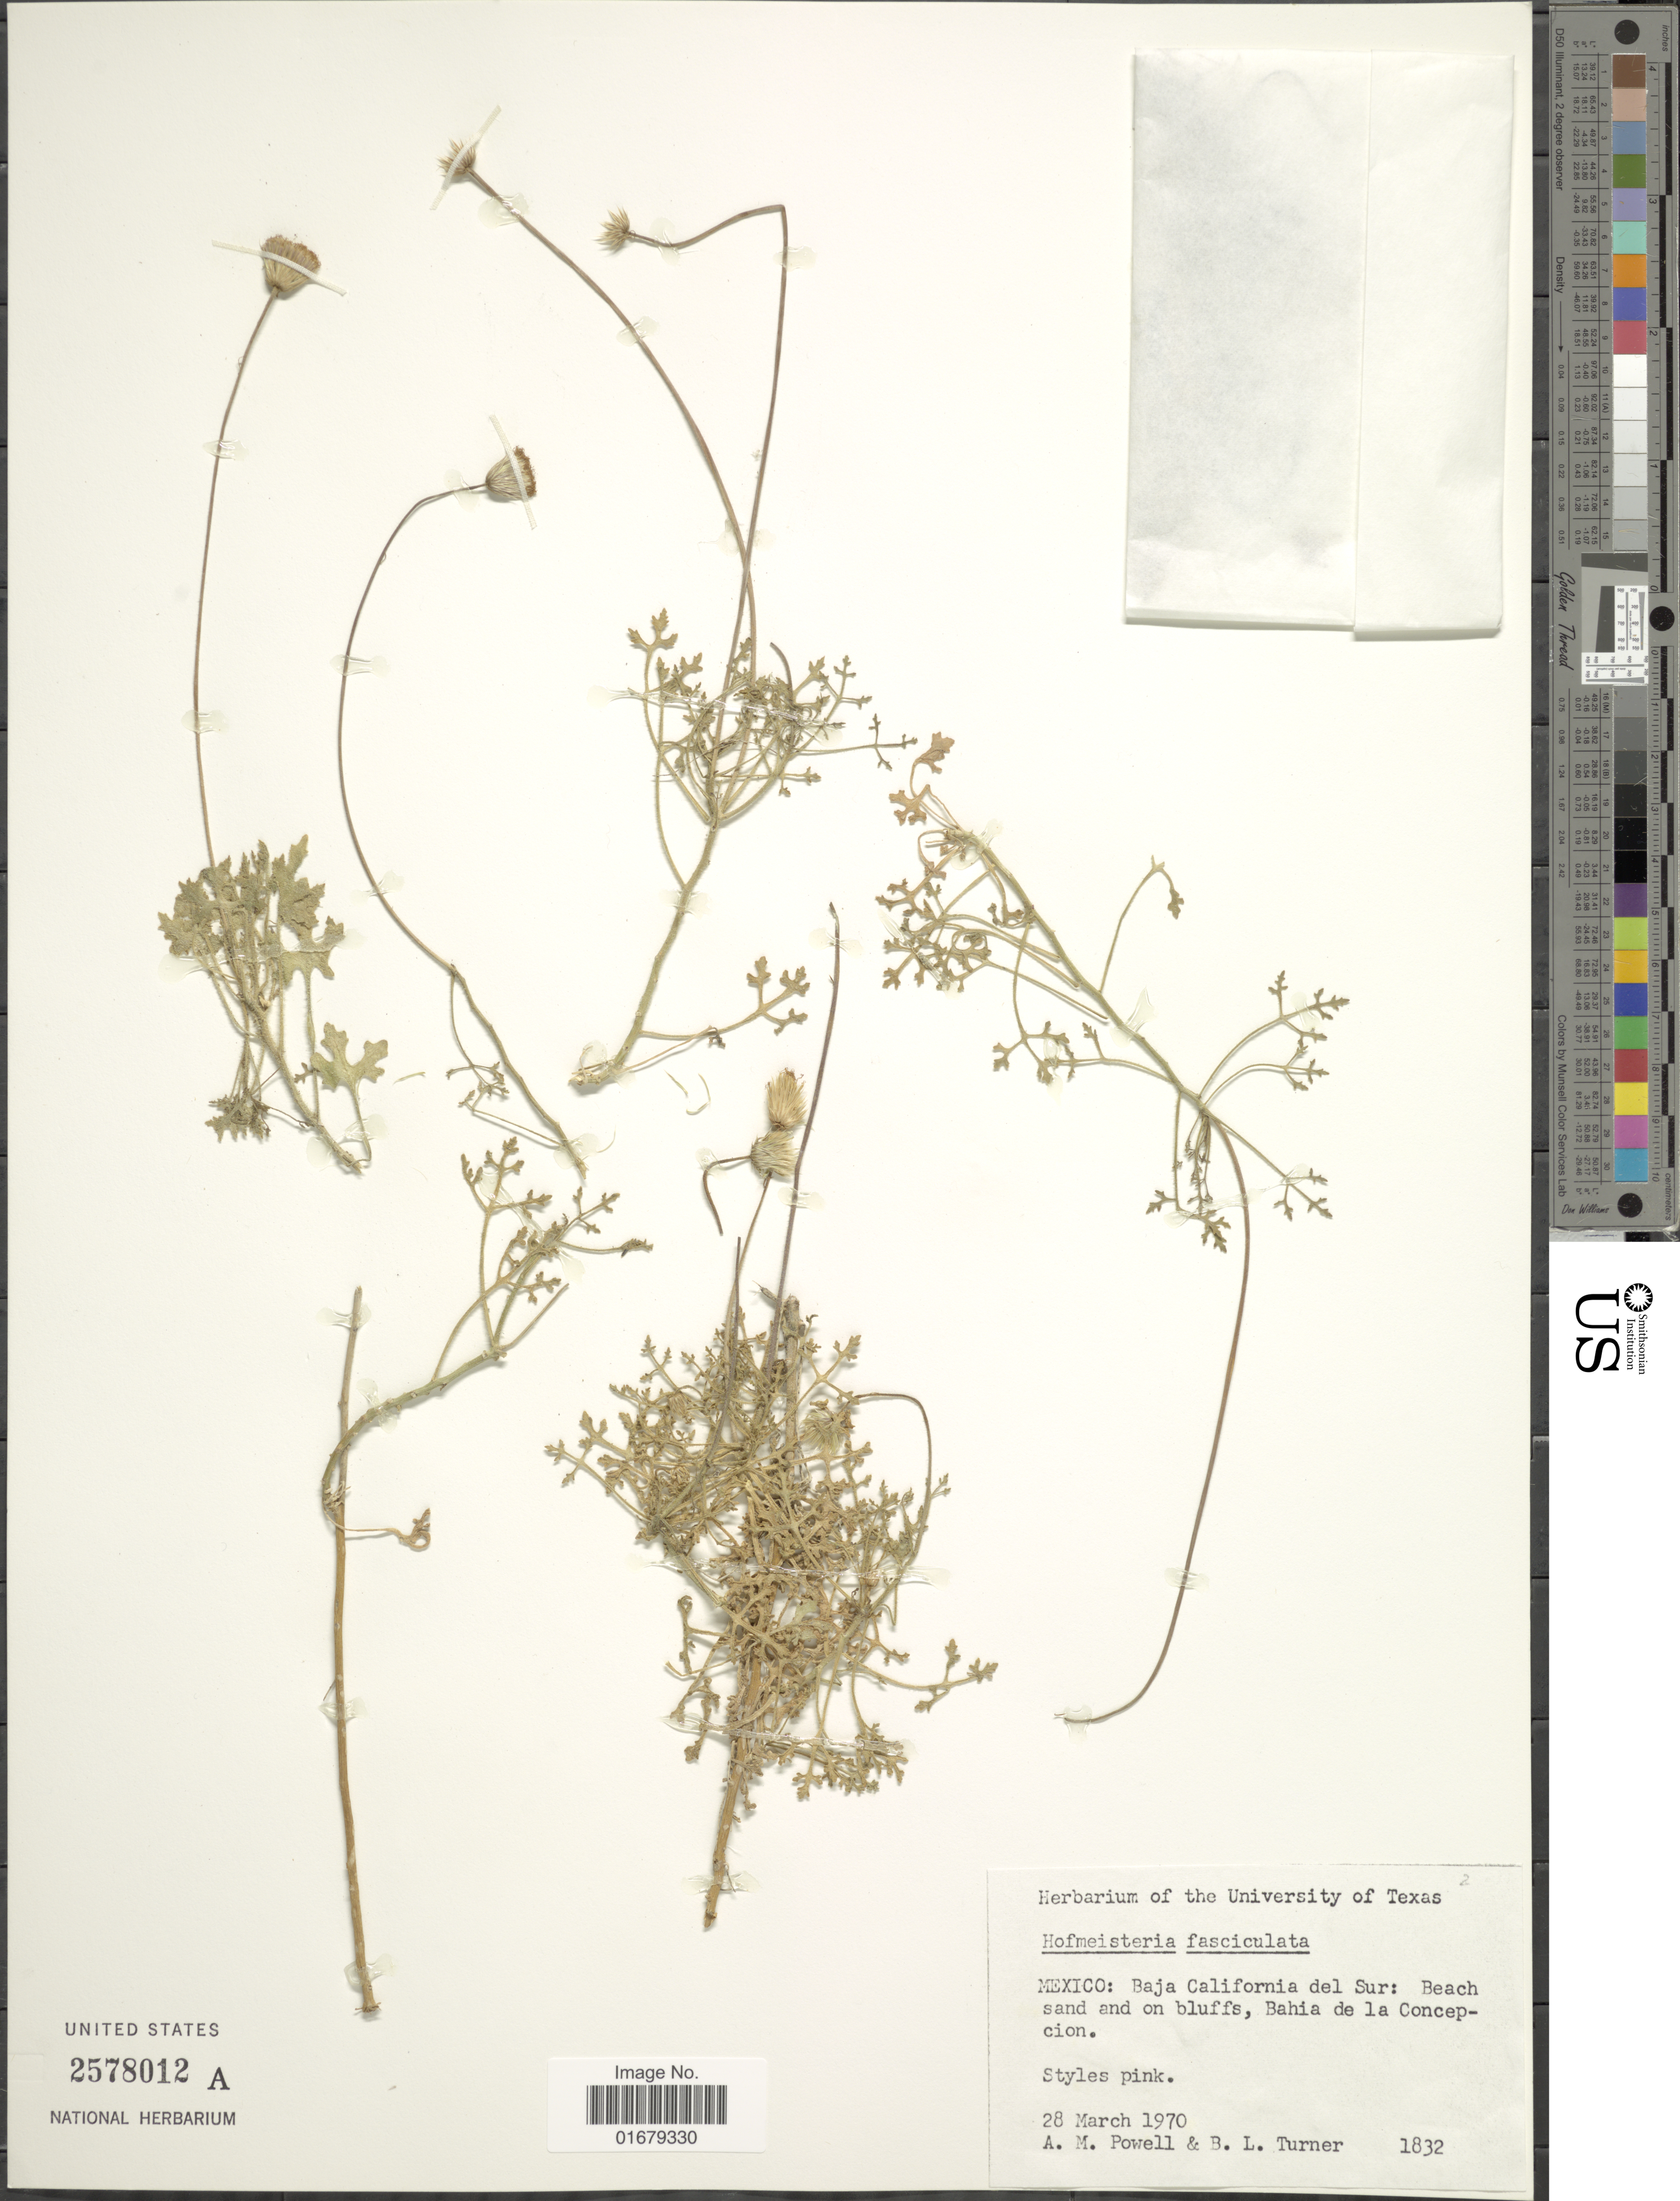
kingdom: Plantae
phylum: Tracheophyta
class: Magnoliopsida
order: Asterales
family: Asteraceae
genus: Hofmeisteria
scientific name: Hofmeisteria fasciculata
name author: (Benth.) Walp.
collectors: A. M. Powell & B. L. Turner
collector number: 1832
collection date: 1970-03-28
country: Mexico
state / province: Baja California Sur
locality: Beach Sand and on bluffs, Bahia de la Concepcion.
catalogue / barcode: US 2578012A